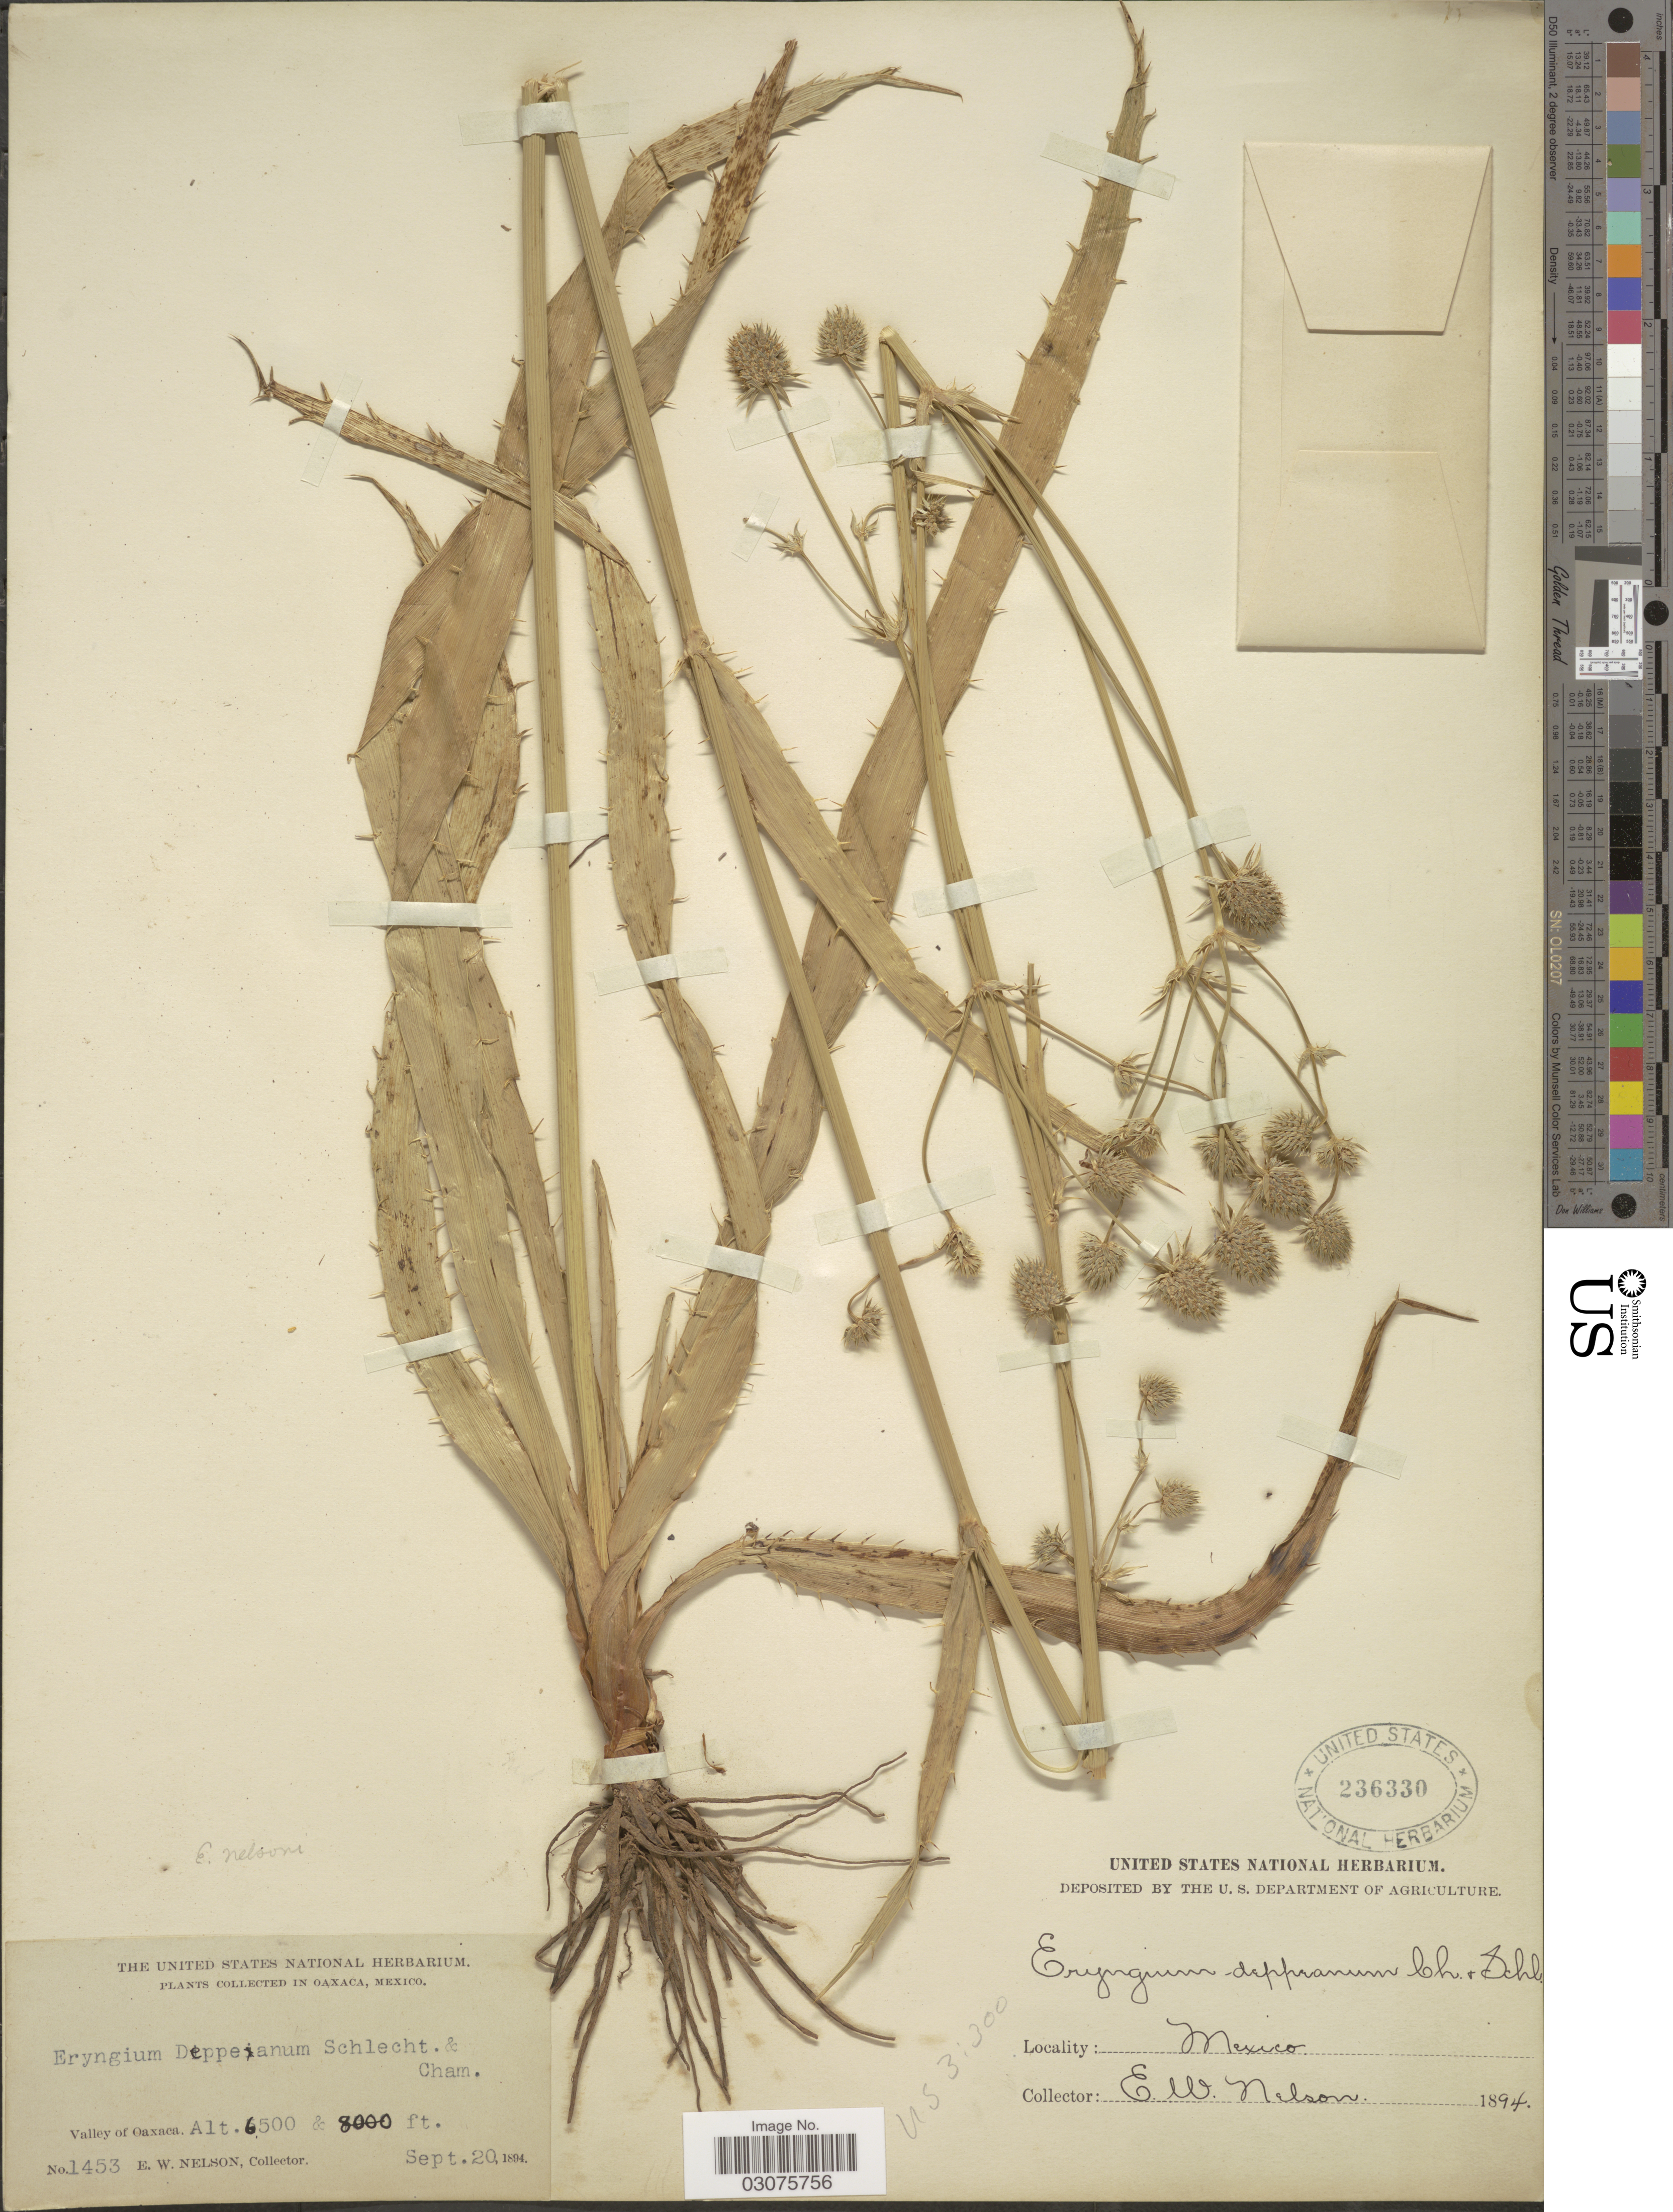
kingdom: Plantae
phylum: Tracheophyta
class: Magnoliopsida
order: Apiales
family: Apiaceae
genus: Eryngium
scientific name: Eryngium globosum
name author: Hemsl.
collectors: E. W. Nelson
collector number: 1453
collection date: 1894-09-20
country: Mexico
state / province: Oaxaca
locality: Vicinity of Oaxaca.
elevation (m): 1981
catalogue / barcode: US 236330